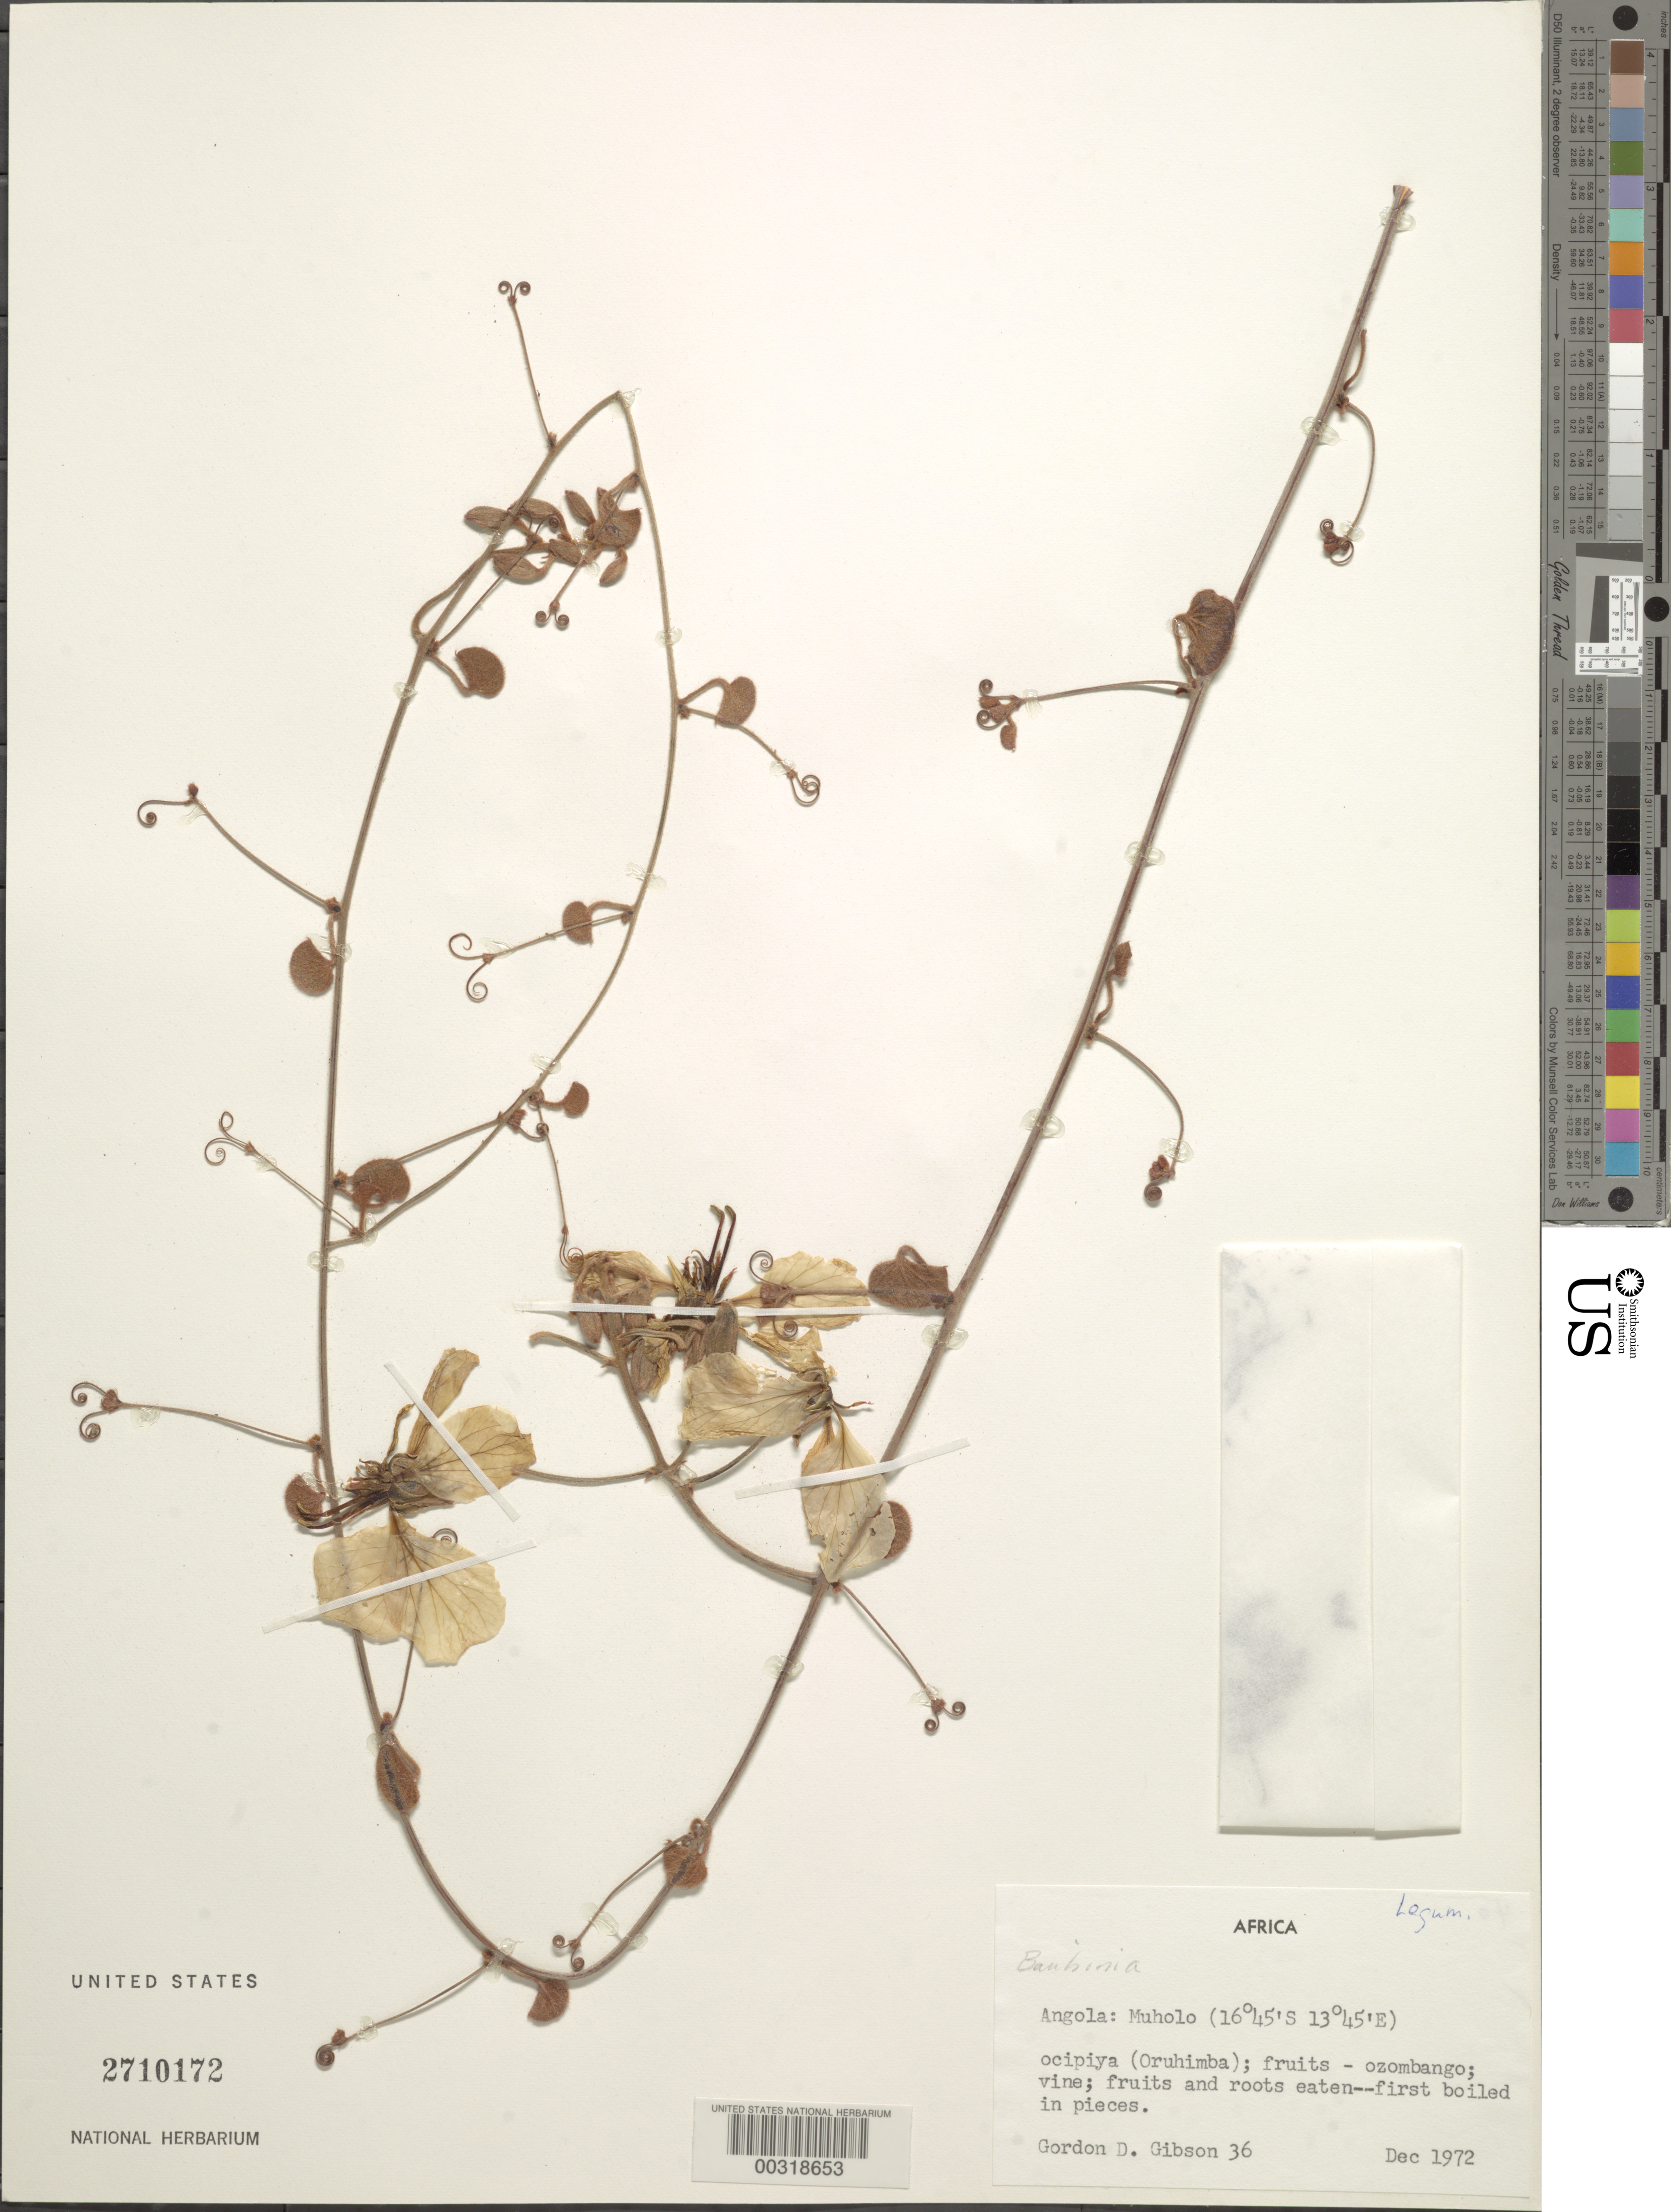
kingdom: Plantae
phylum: Tracheophyta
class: Magnoliopsida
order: Fabales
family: Fabaceae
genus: Bauhinia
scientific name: Bauhinia sp.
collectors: G. D. Gibson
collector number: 36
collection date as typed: Dec 1972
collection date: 1972-12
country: Angola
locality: Muholo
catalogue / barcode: US 2710172